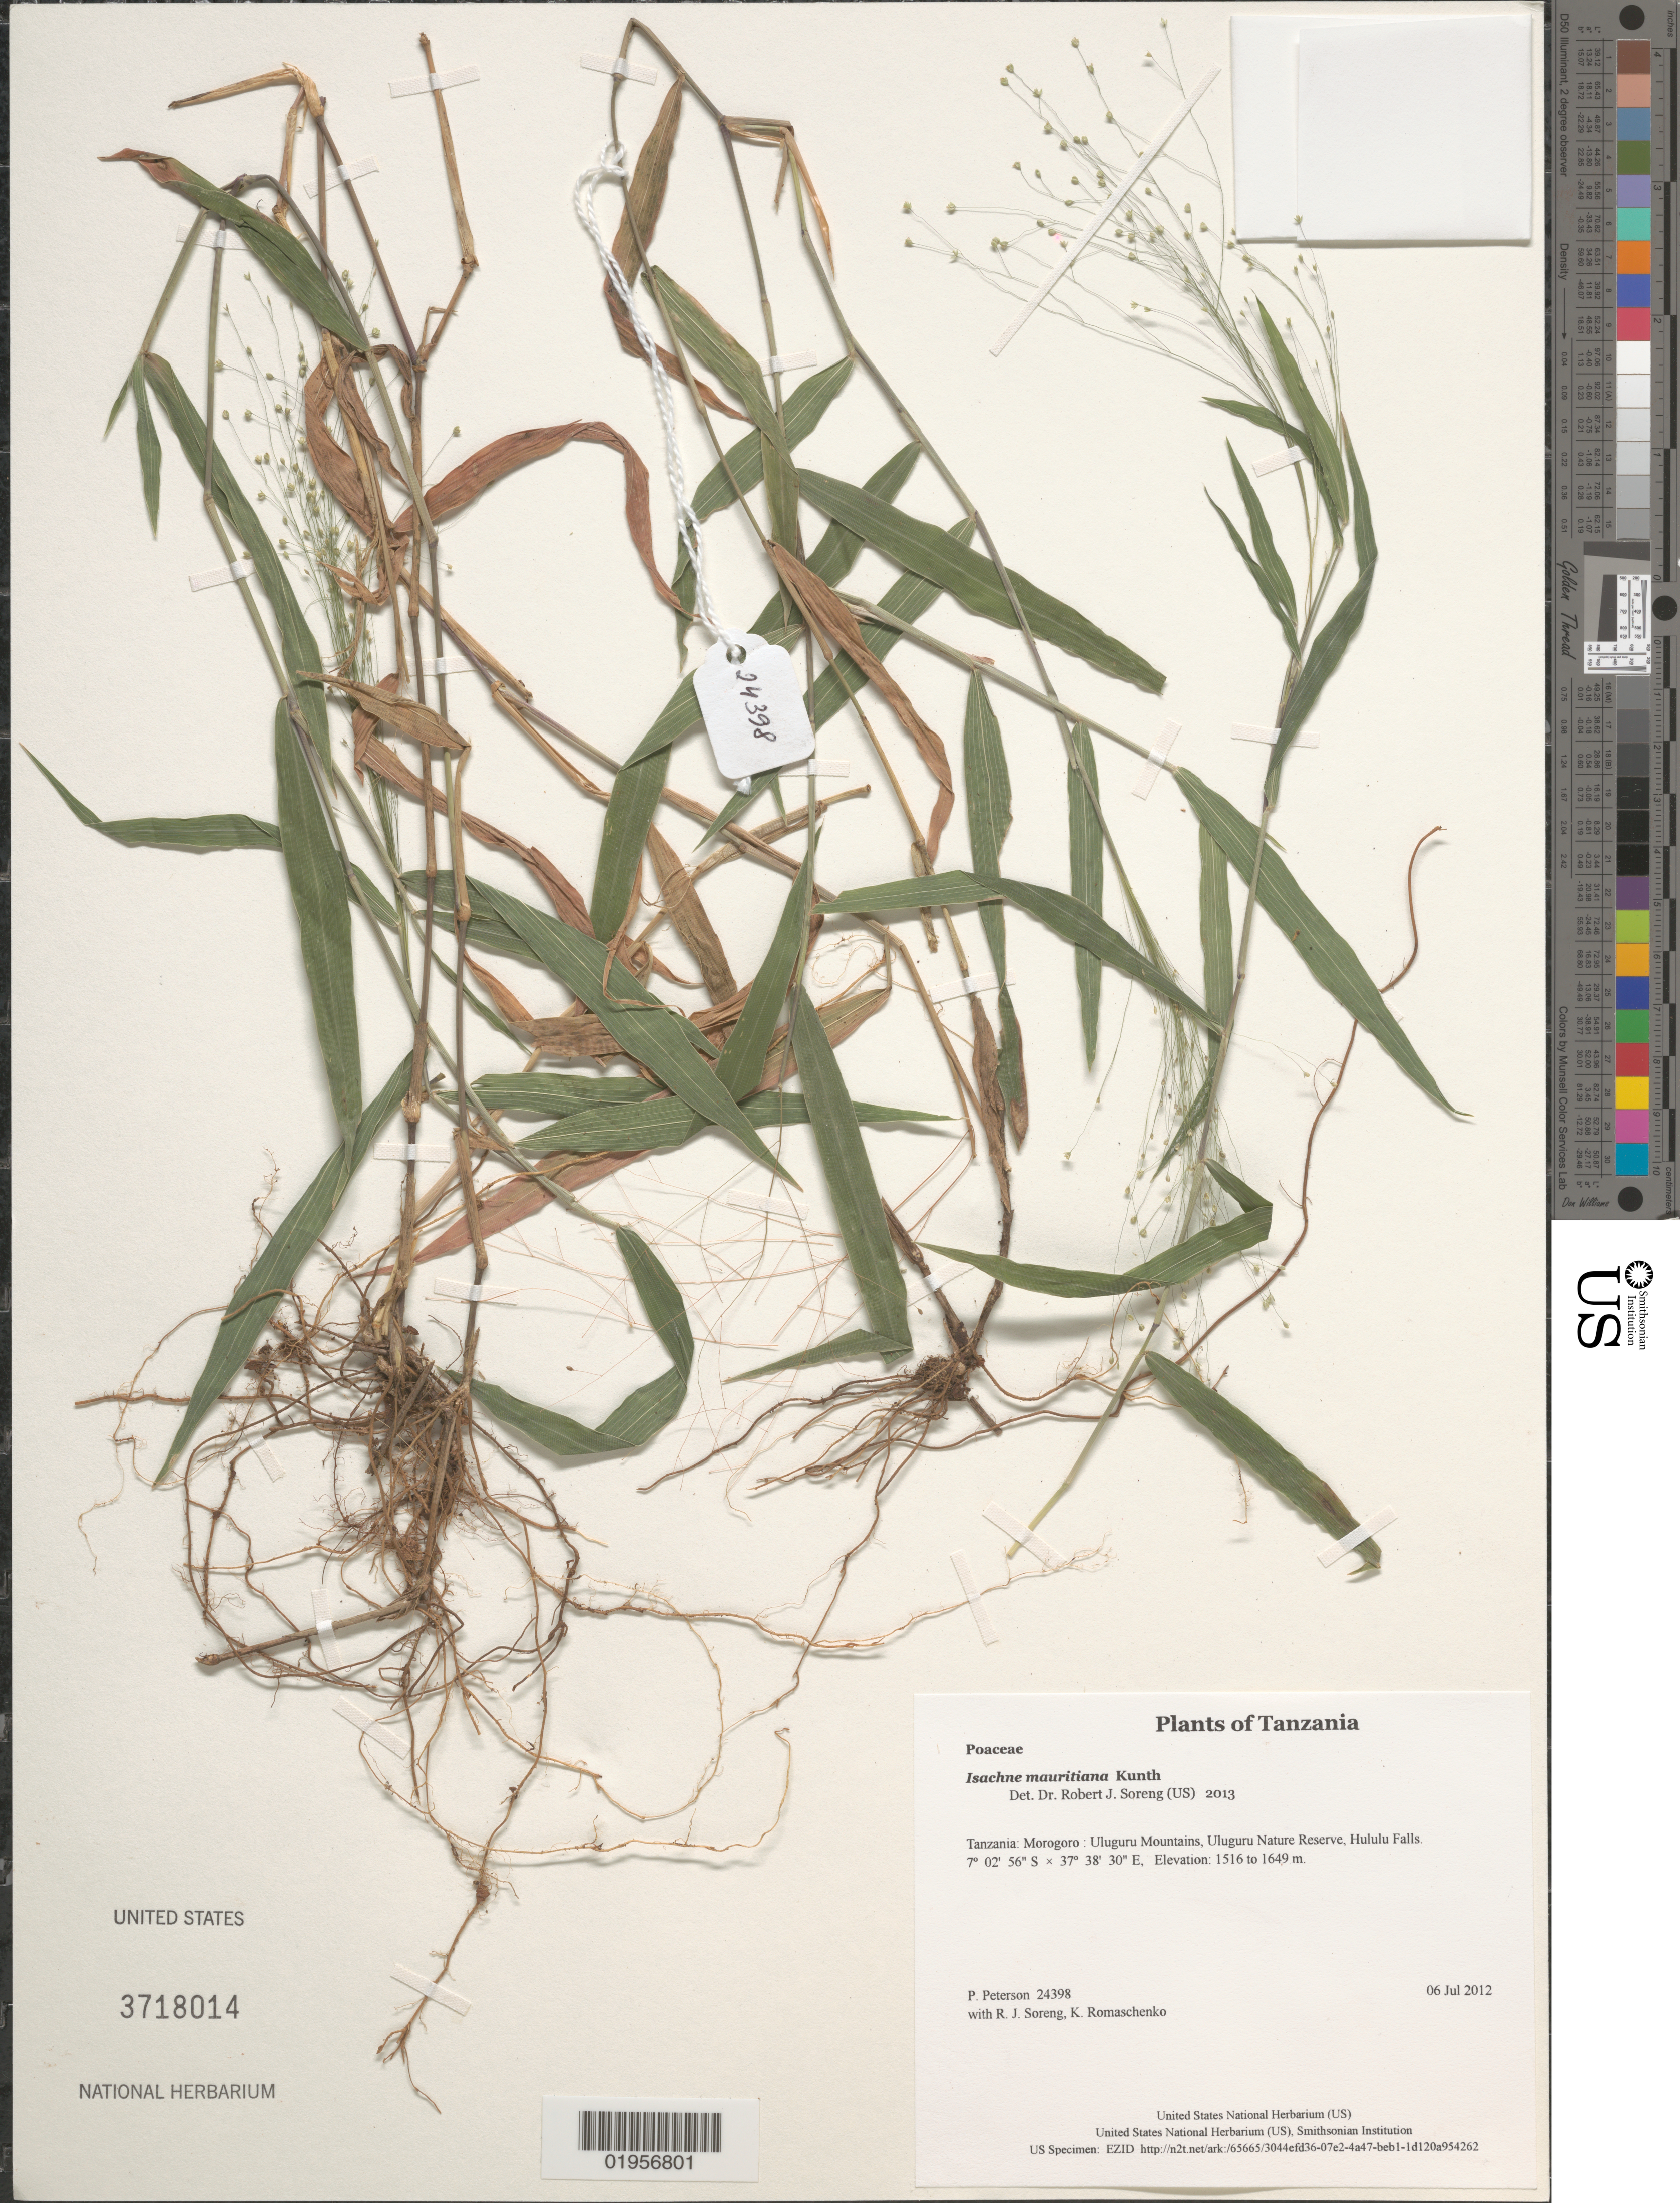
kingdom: Plantae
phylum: Tracheophyta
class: Liliopsida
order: Poales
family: Poaceae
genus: Isachne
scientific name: Isachne mauritiana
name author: Kunth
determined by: Soreng, Robert J., Research Associate (BOT), Smithsonian Institution - National Museum of Natural History (UNITED STATES)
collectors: P. M. Peterson, R. J. Soreng & K. Romaschenko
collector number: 24398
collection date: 2012-07-06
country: Tanzania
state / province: Morogoro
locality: Uluguru Mountains, Uluguru Nature Reserve, Hululu Falls.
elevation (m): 1516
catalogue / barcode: US 3718014